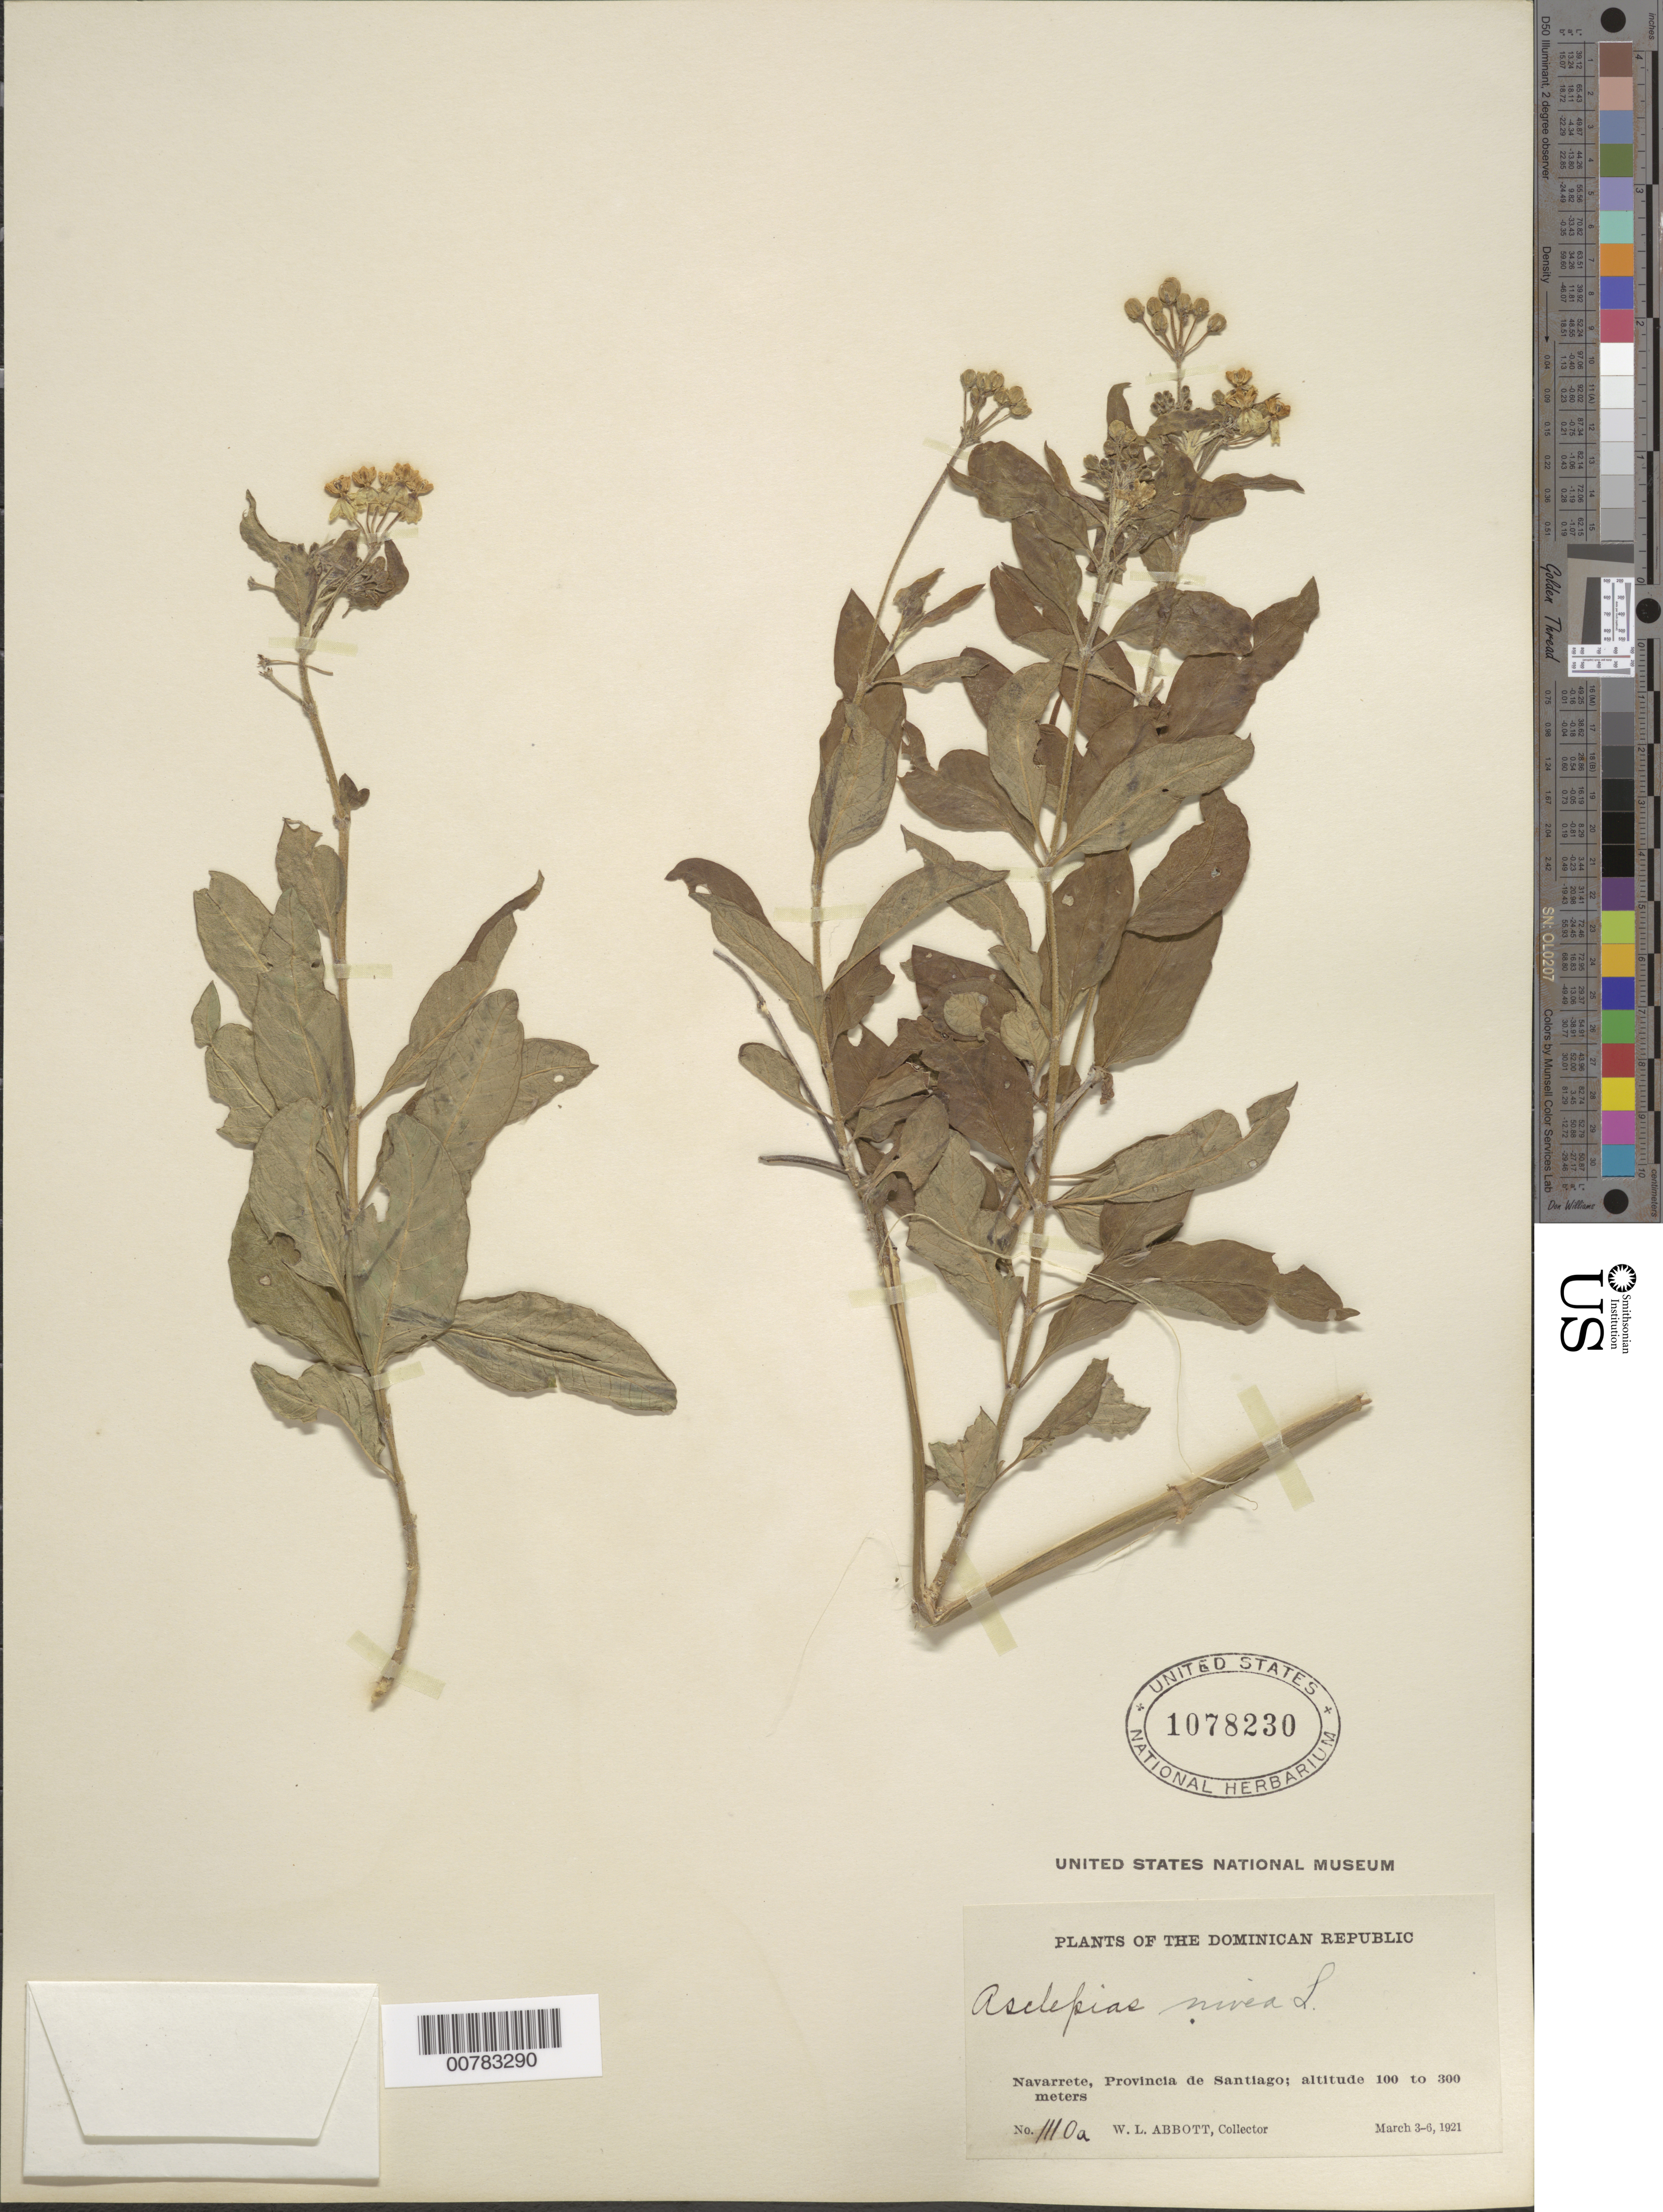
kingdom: Plantae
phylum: Tracheophyta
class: Magnoliopsida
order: Gentianales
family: Apocynaceae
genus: Asclepias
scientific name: Asclepias nivea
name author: L.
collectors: W. L. Abbott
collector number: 1110a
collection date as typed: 03 Mar 1910 to 06 Mar 1921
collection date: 1910-03-03/1921-03-06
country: Dominican Republic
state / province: Santiago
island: Hispaniola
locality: Navarrete.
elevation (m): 100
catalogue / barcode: US 1078230